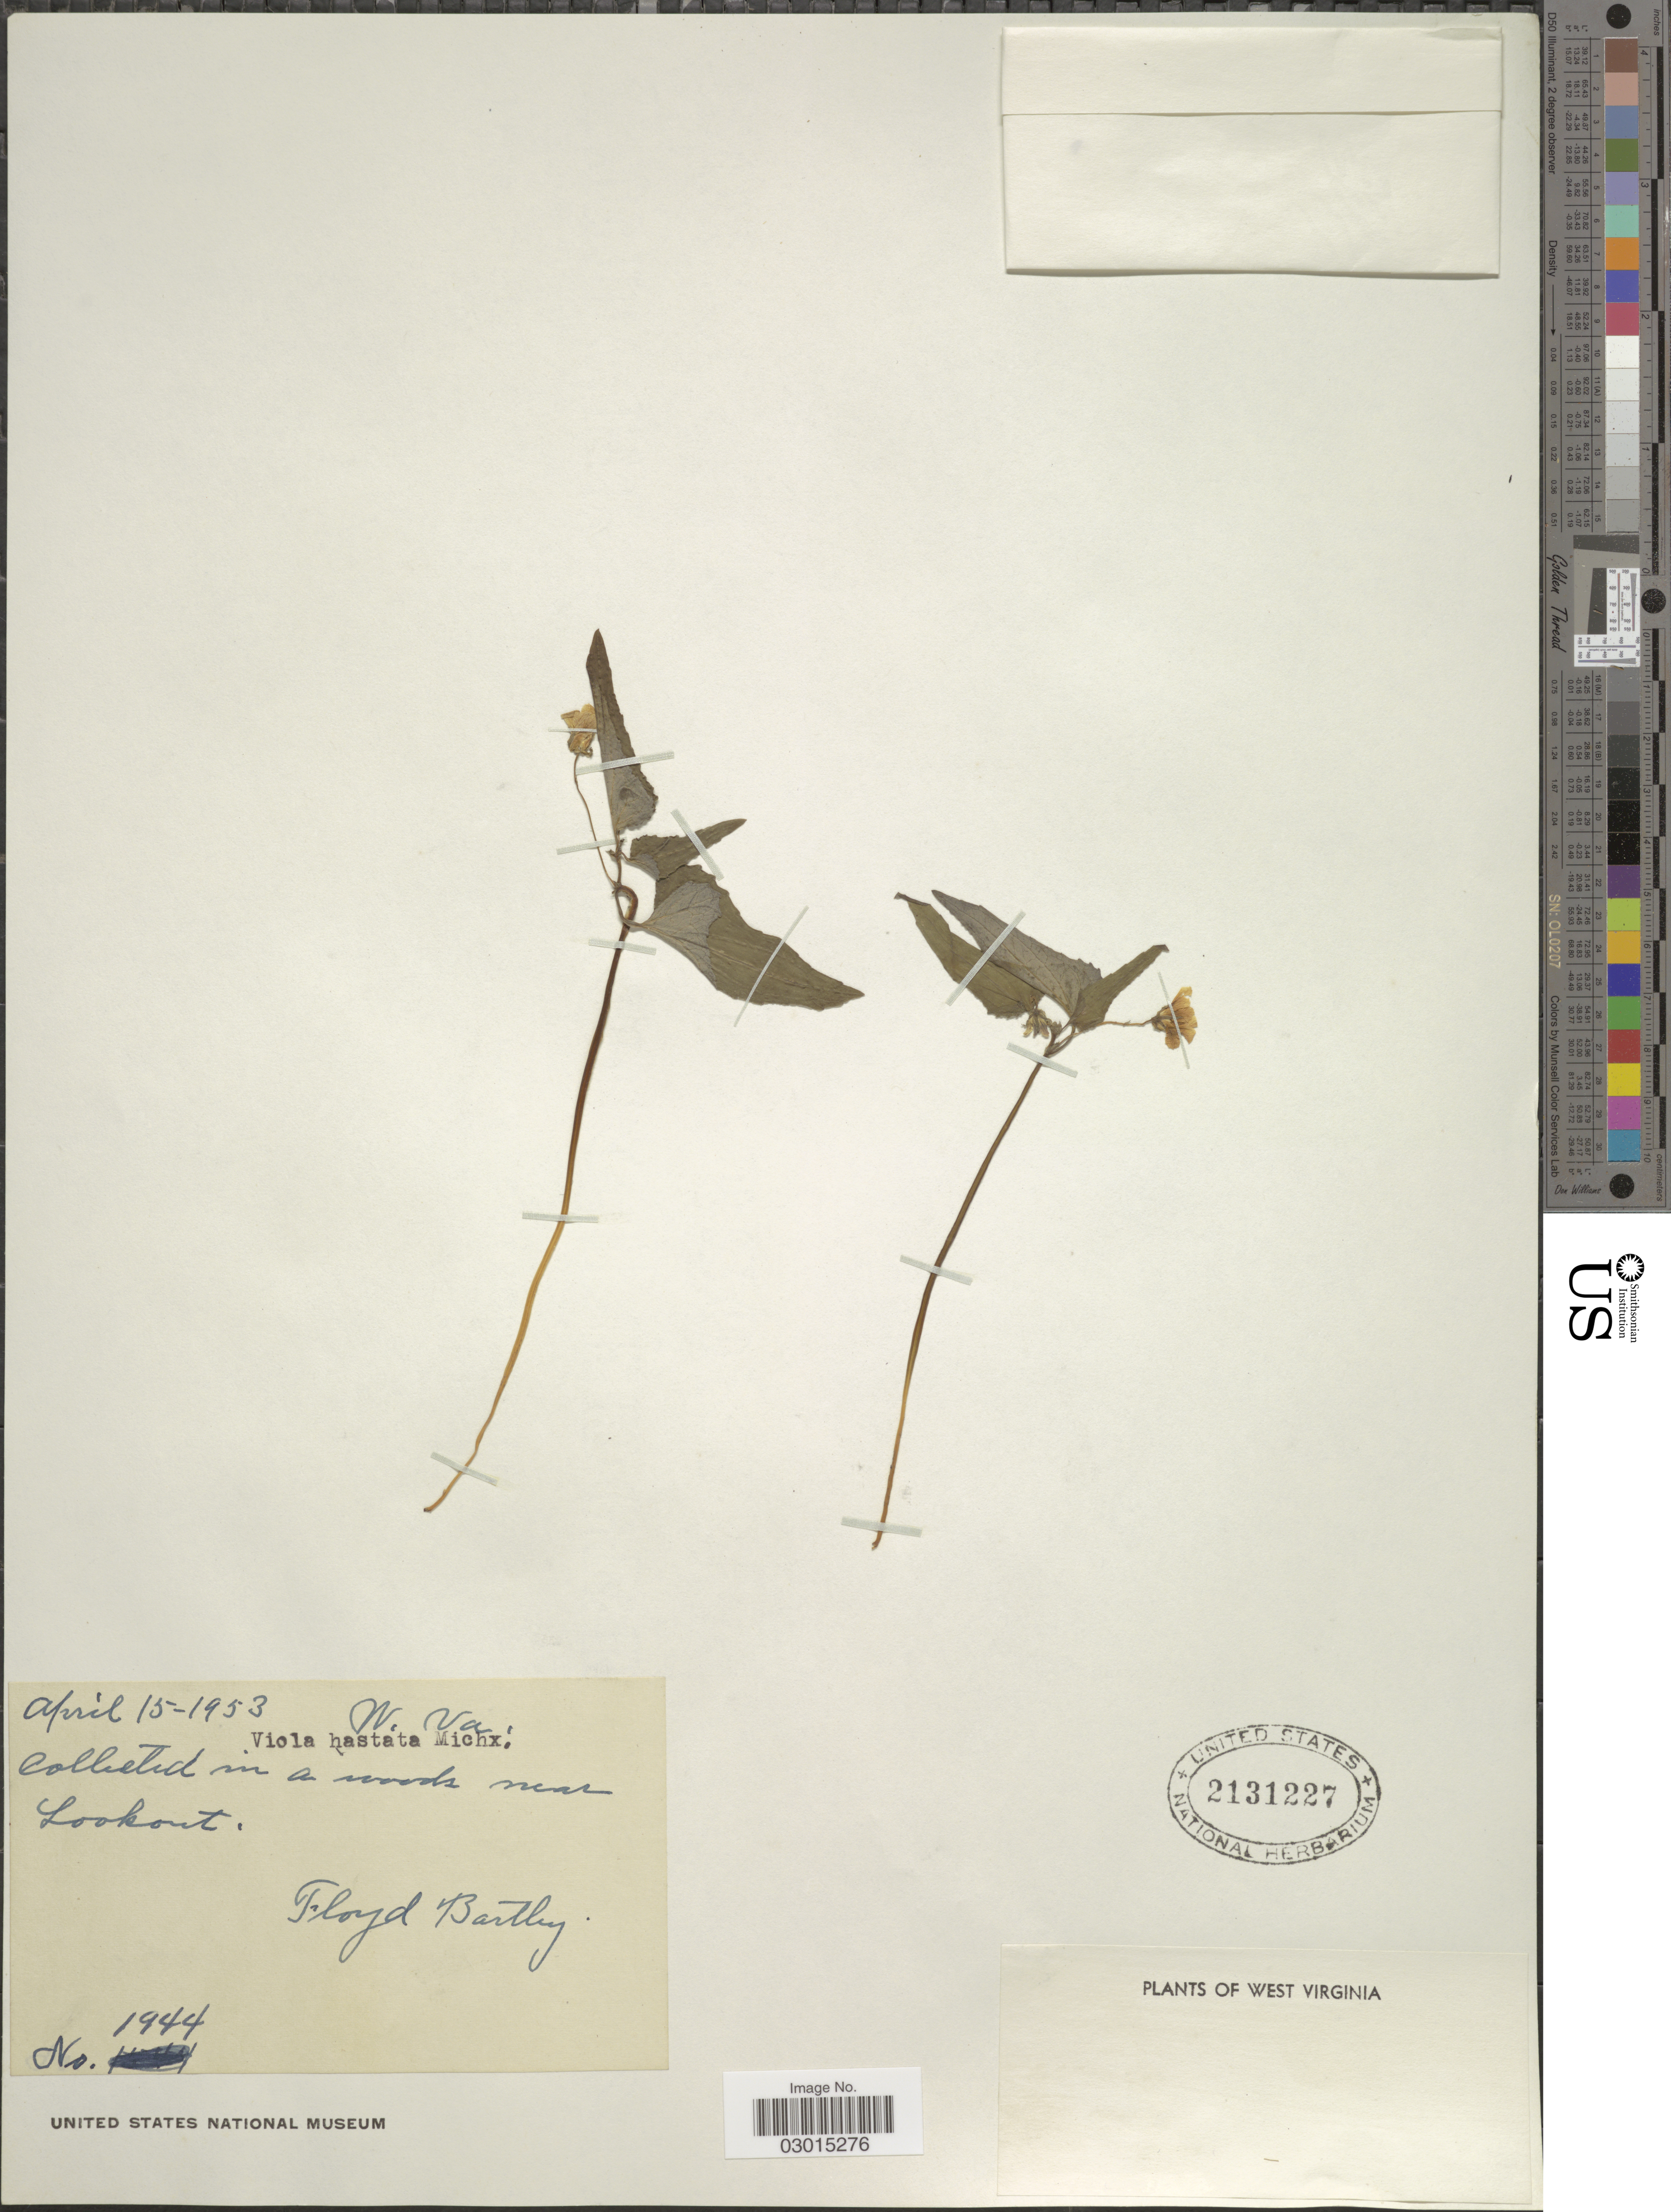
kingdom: Plantae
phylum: Tracheophyta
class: Magnoliopsida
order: Malpighiales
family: Violaceae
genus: Viola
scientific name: Viola hastata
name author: Michx.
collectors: F. Bartley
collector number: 1944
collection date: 1953-04-15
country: United States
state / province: West Virginia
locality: W. Va. Collected in a woods near Lookout.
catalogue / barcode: US 2131227